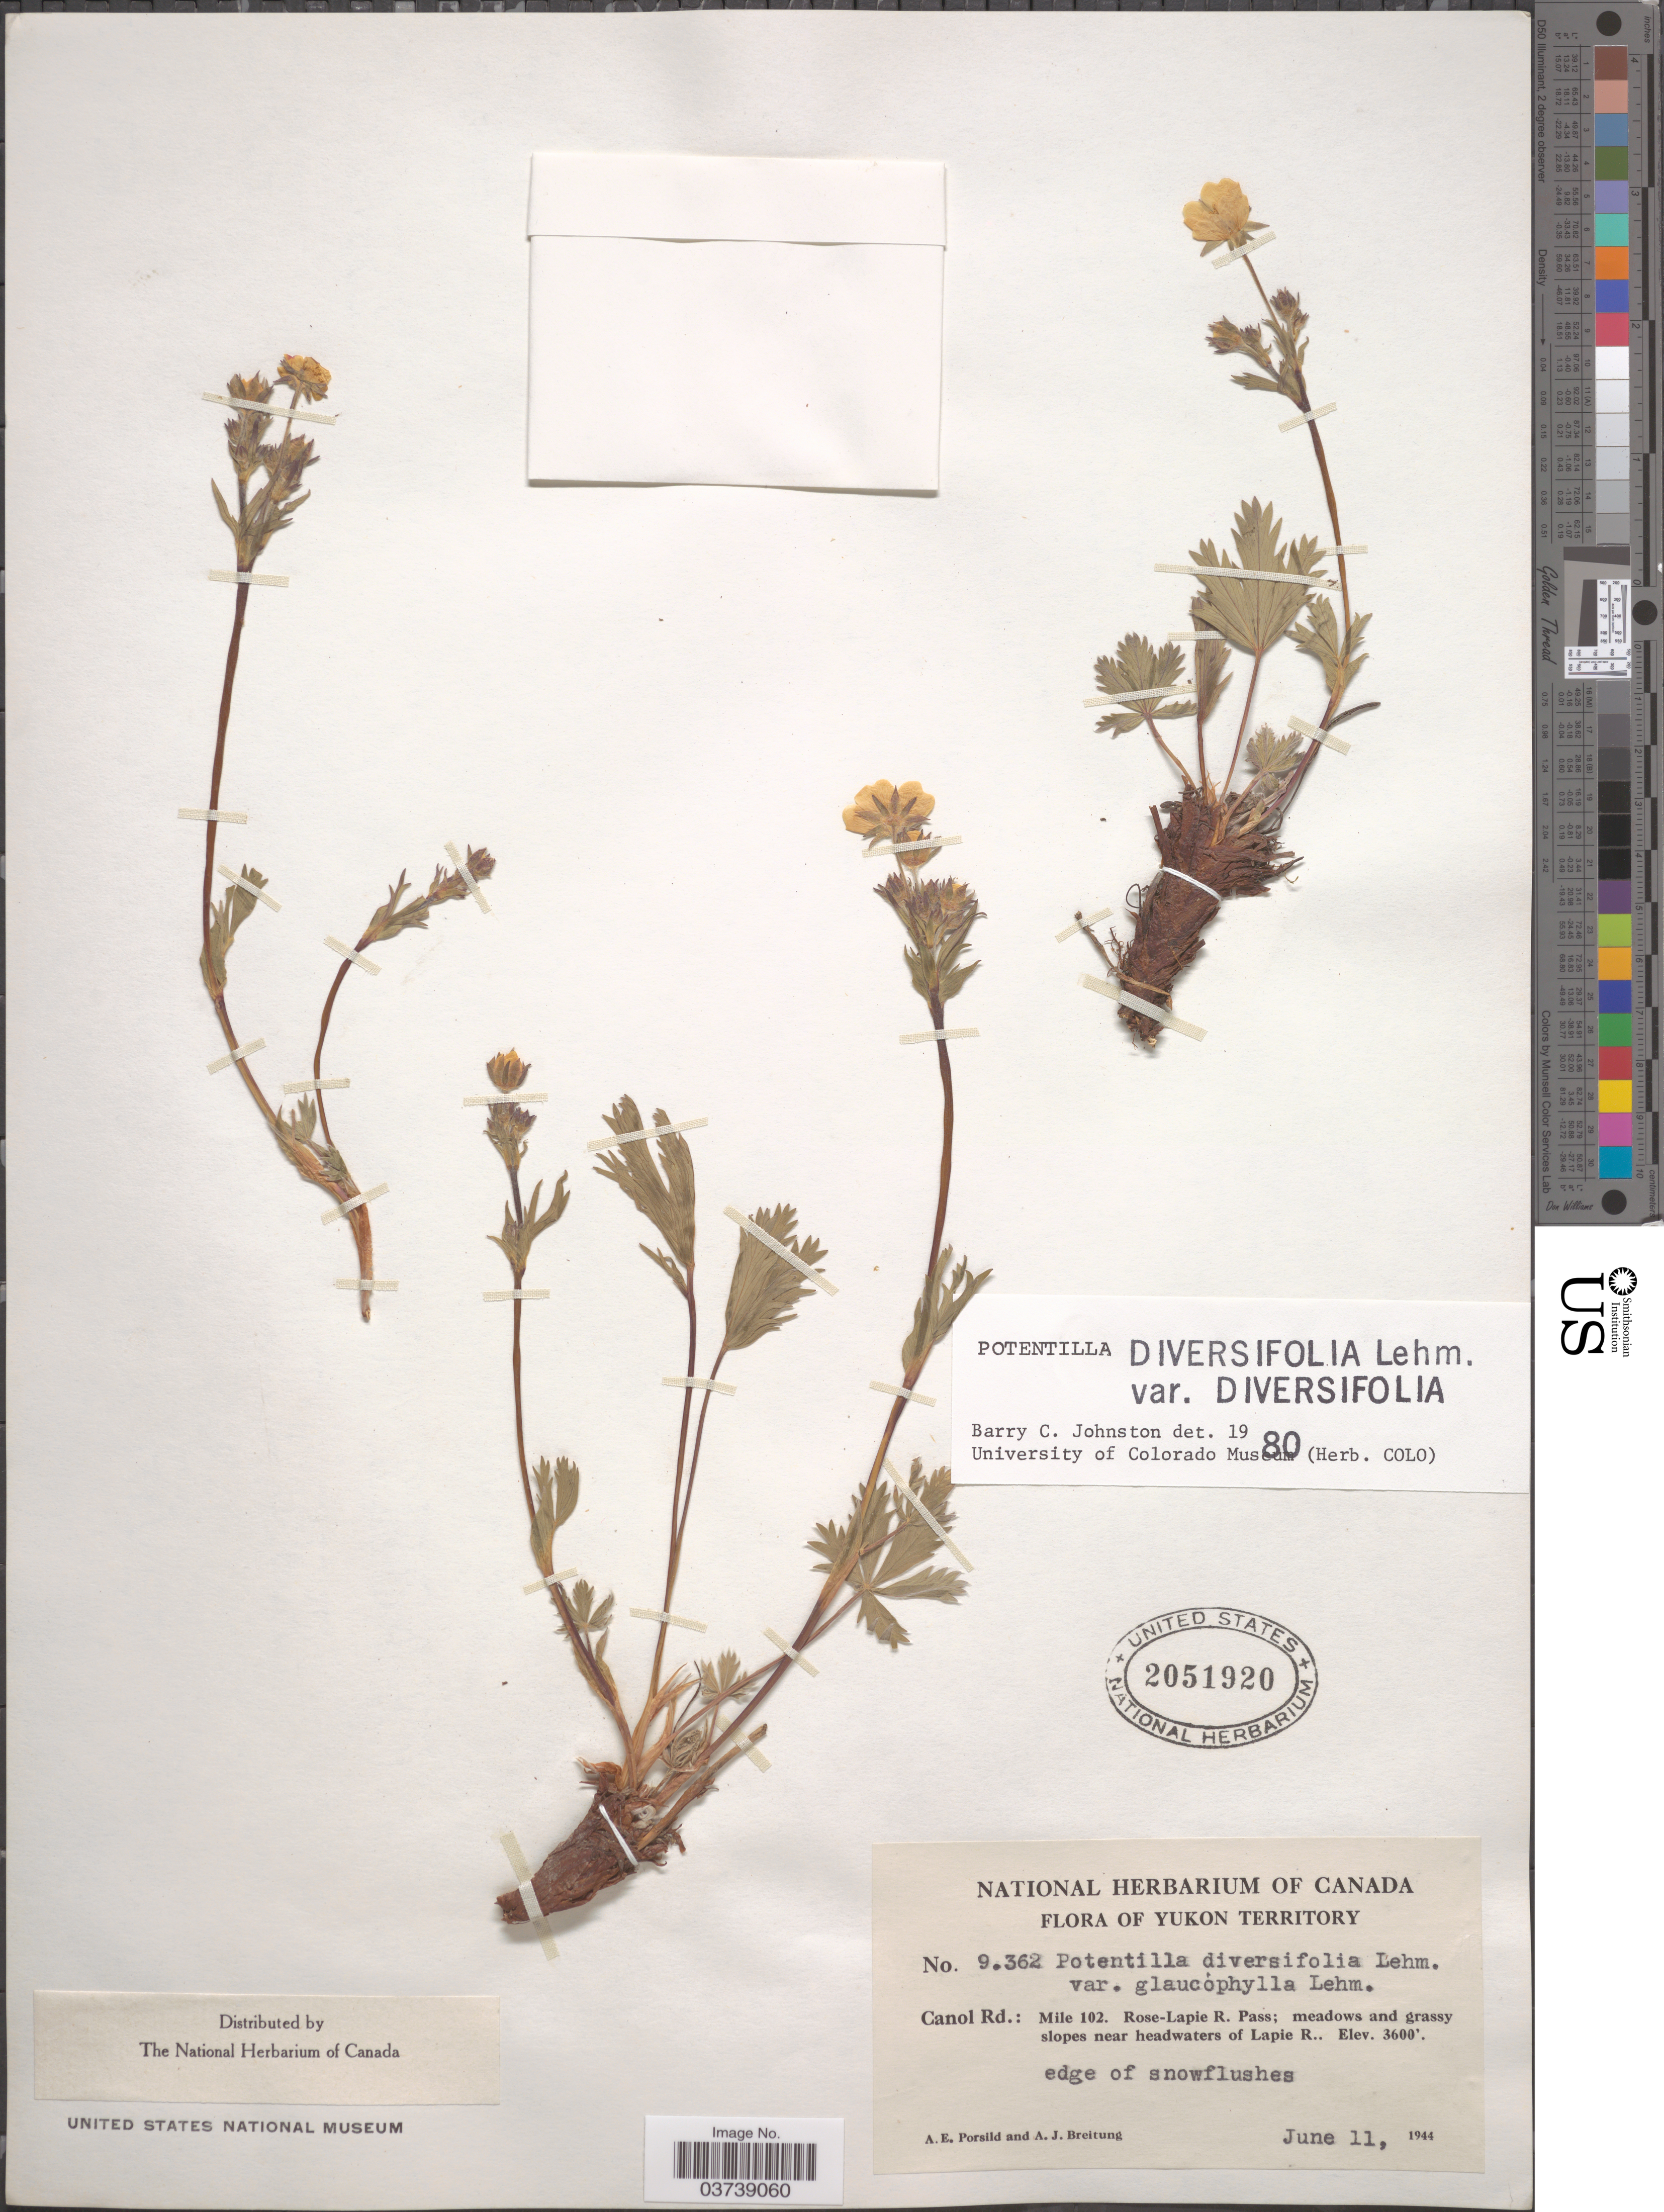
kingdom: Plantae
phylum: Tracheophyta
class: Magnoliopsida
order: Rosales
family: Rosaceae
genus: Potentilla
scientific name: Potentilla diversifolia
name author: Lehm.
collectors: A. E. Porsild & A. Breitung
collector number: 9362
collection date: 1944-06-11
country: Canada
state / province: Yukon Territory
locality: Canol Rd.: Mile 102. Rode-Lapie R. Pass; near headwaters of Lapie R.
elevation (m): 1097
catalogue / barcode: US 2051920